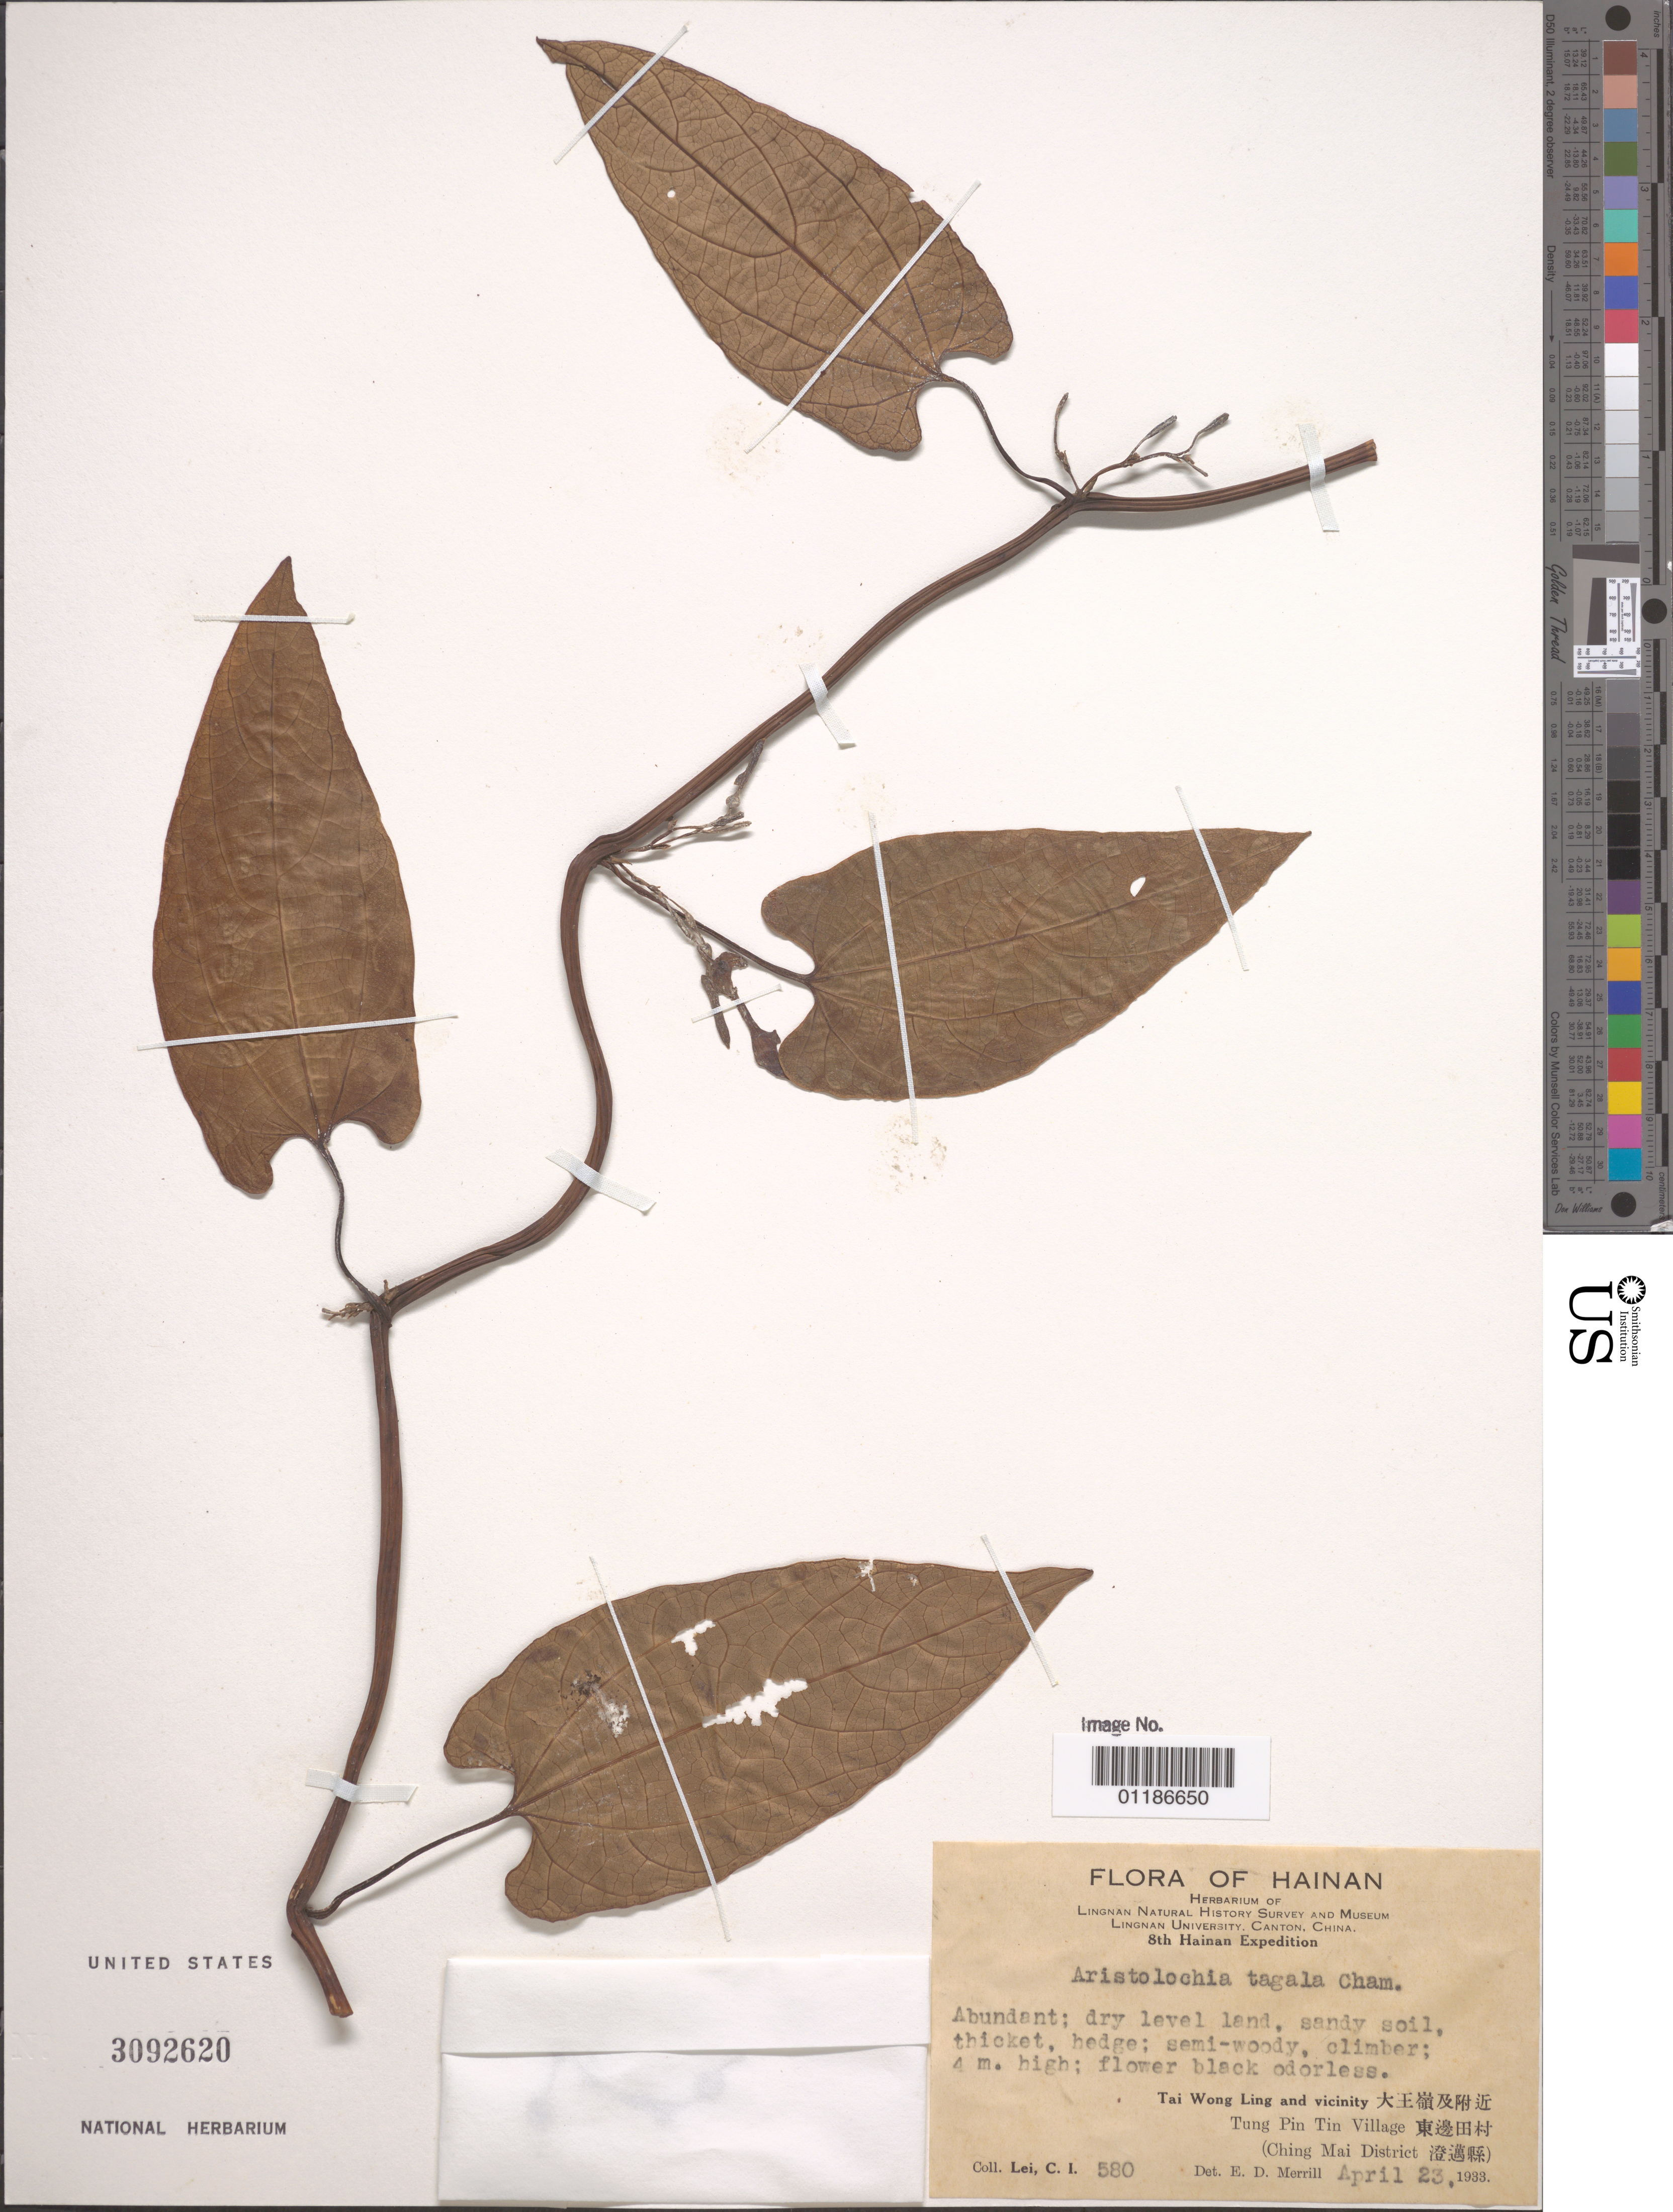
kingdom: Plantae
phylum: Tracheophyta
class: Magnoliopsida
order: Piperales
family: Aristolochiaceae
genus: Aristolochia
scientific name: Aristolochia tagala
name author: Cham.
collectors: C. I. Lei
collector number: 580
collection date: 1933-04-23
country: China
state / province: Hainan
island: Hainan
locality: Tai Wong Ling and vicinity; Tung Pin Tin Village; Ching Mai District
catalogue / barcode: US 3092620